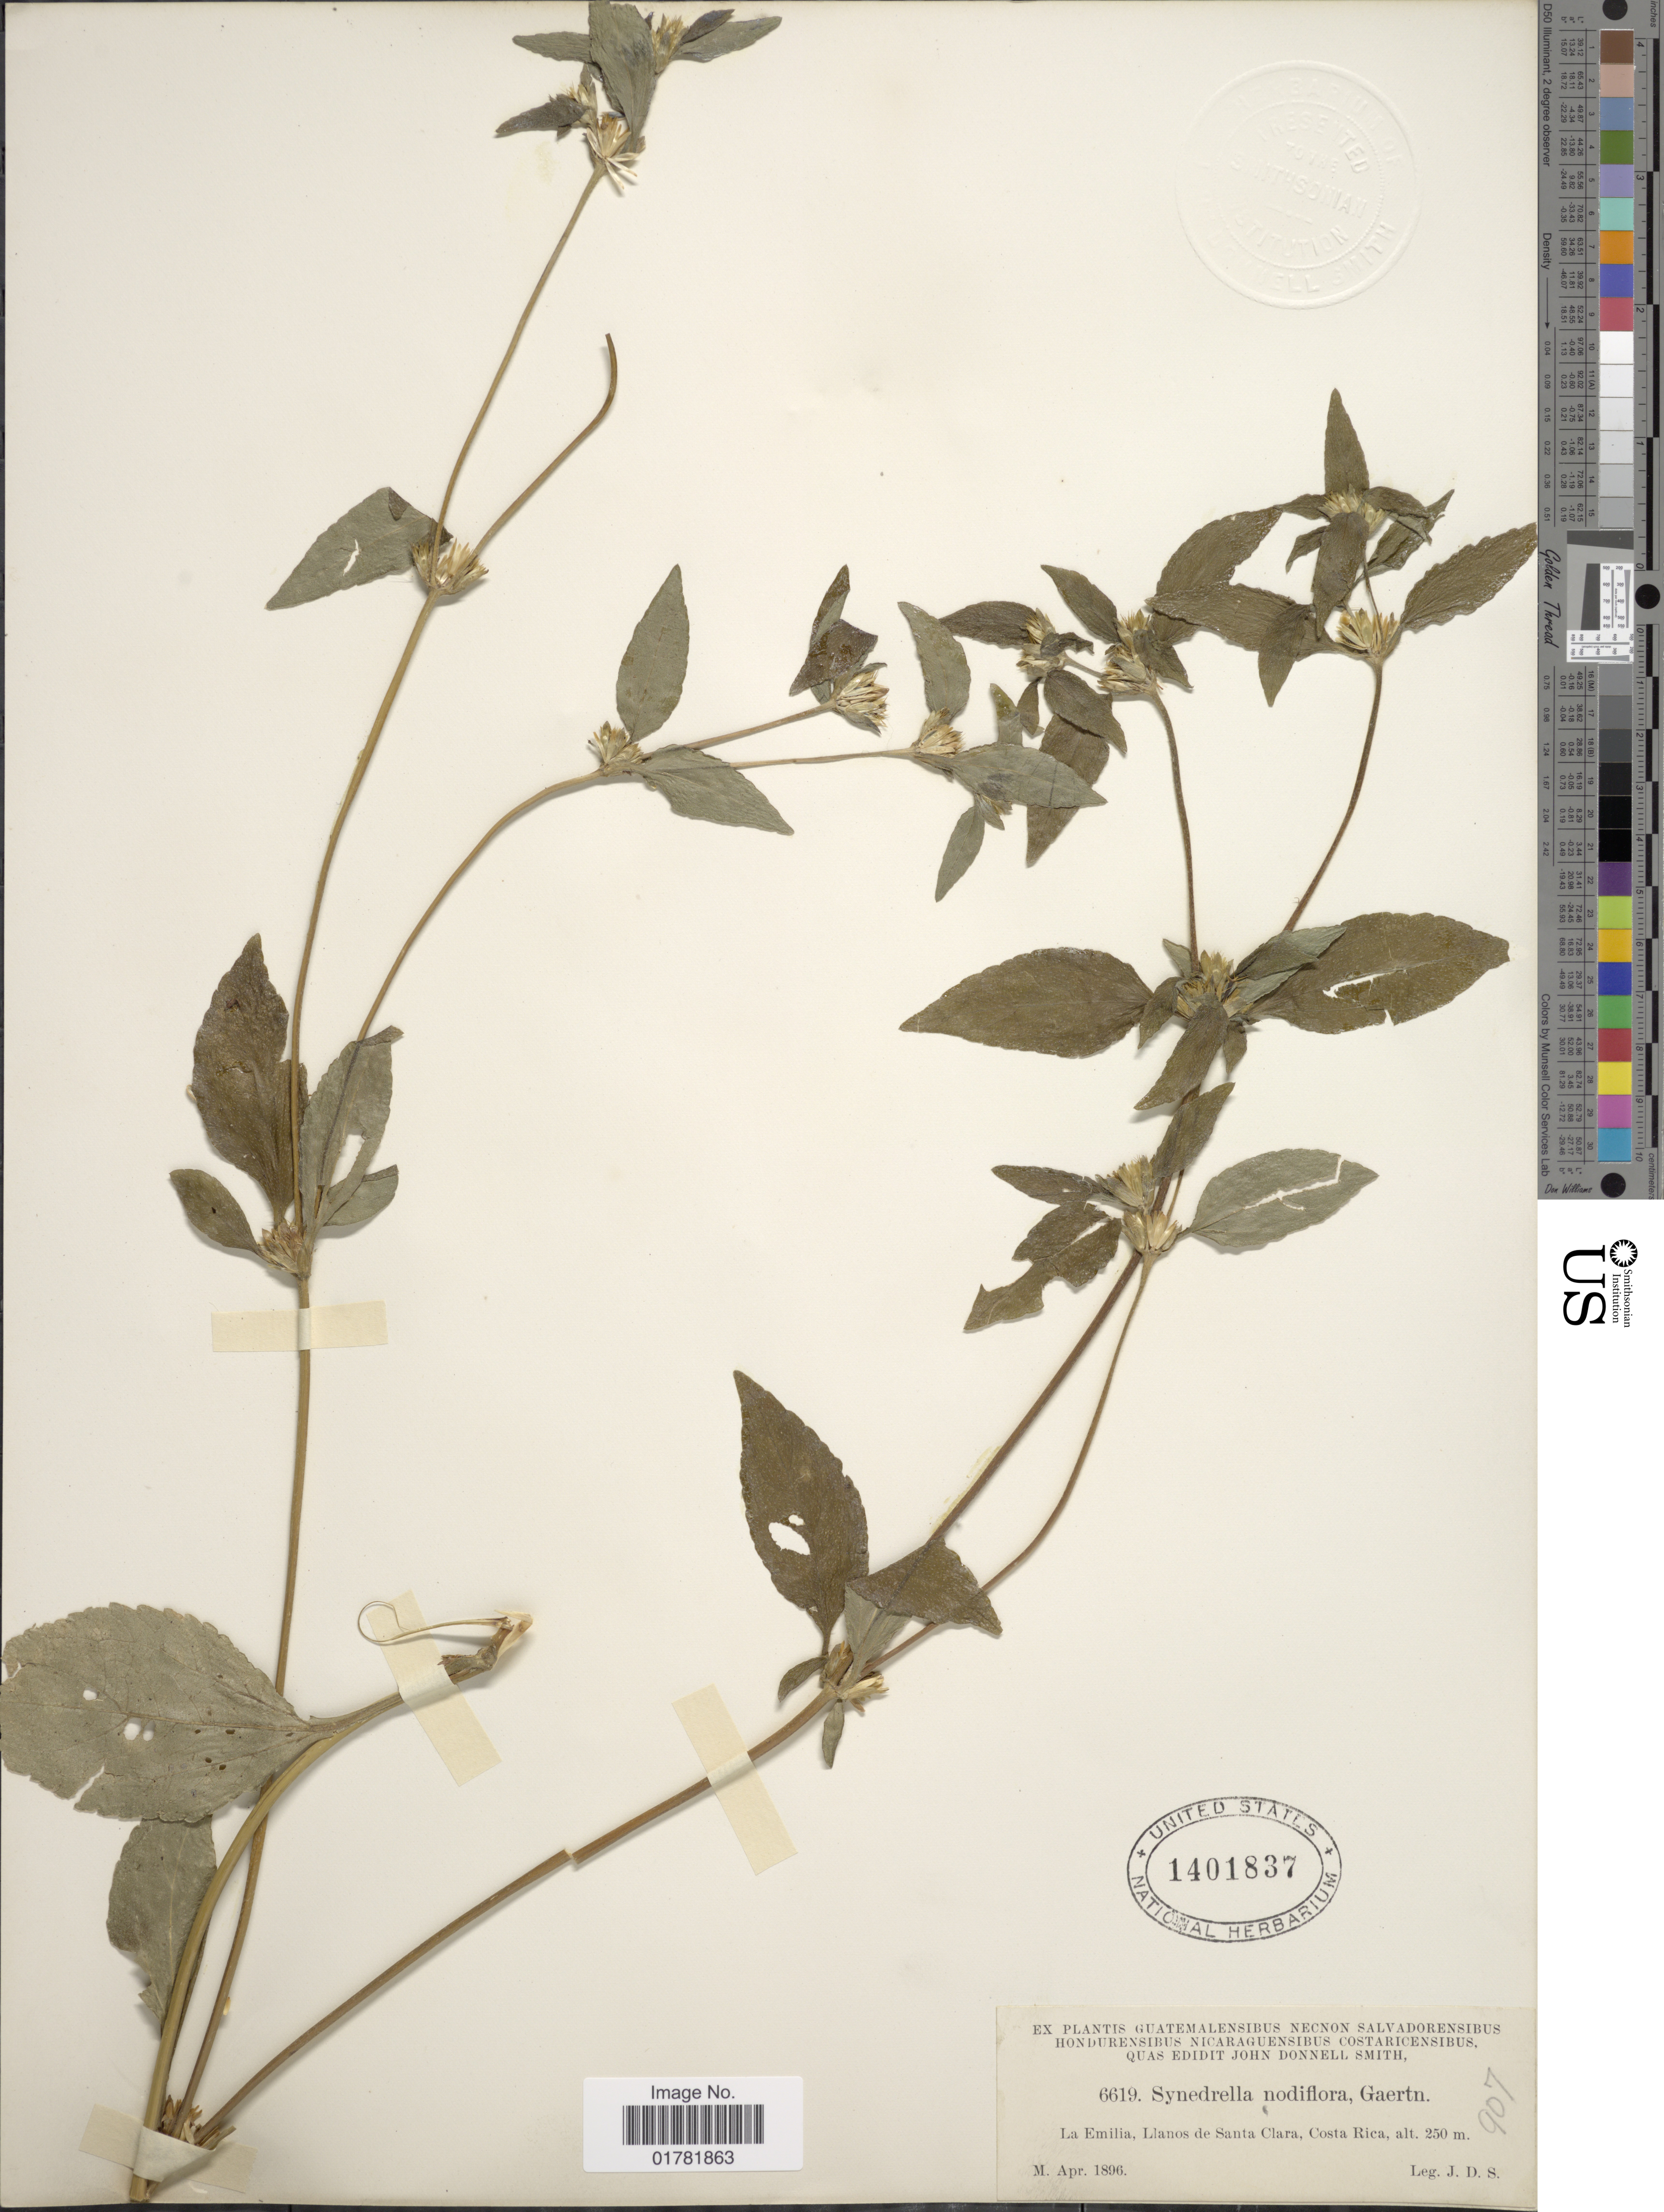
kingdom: Plantae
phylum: Tracheophyta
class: Magnoliopsida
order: Asterales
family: Asteraceae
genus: Synedrella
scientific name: Synedrella nodiflora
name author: (L.) Gaertn.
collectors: J. Donnell Smith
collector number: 6619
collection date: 1896-04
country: Costa Rica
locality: La Emilia, LLanos de Santa Clara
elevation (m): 250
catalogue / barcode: US 1401837